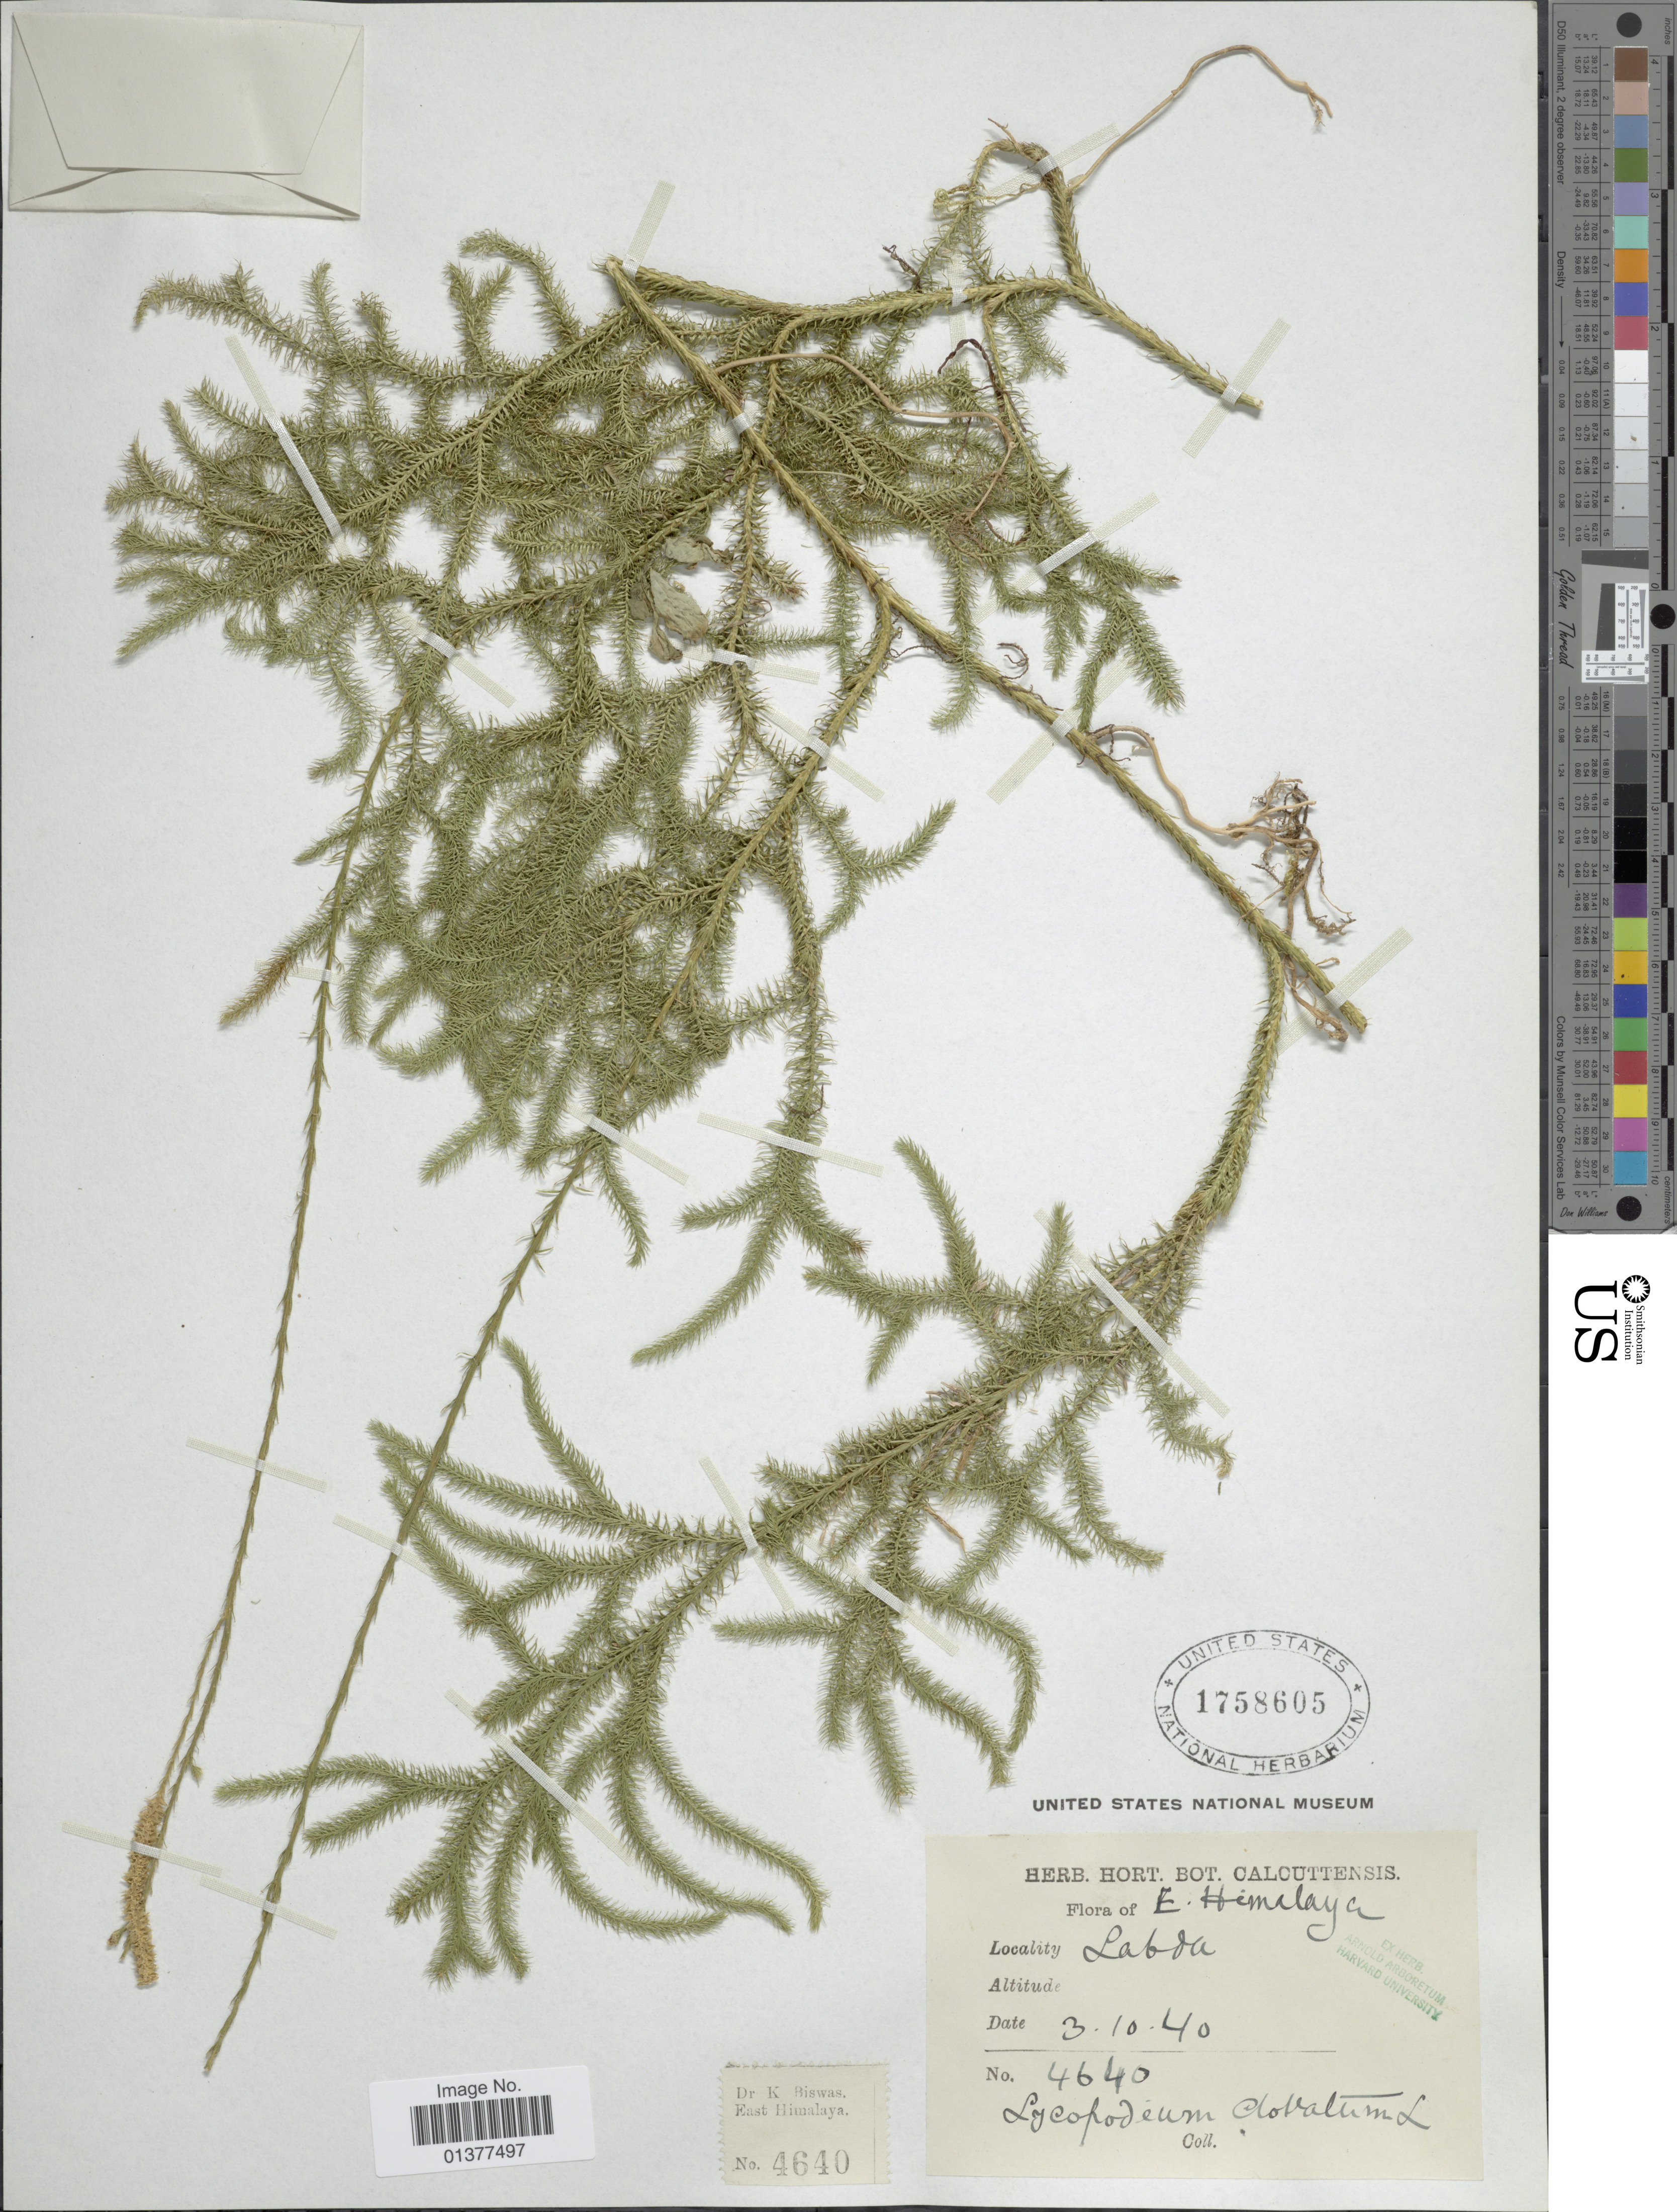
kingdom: Plantae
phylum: Tracheophyta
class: Lycopodiopsida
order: Lycopodiales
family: Lycopodiaceae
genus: Lycopodium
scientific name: Lycopodium clavatum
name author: L.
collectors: K. Biswas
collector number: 4640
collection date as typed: Transcribed d/m/y: 3/10/40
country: India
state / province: West Bengal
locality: E. Himalaya, Labda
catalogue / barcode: US 1758605